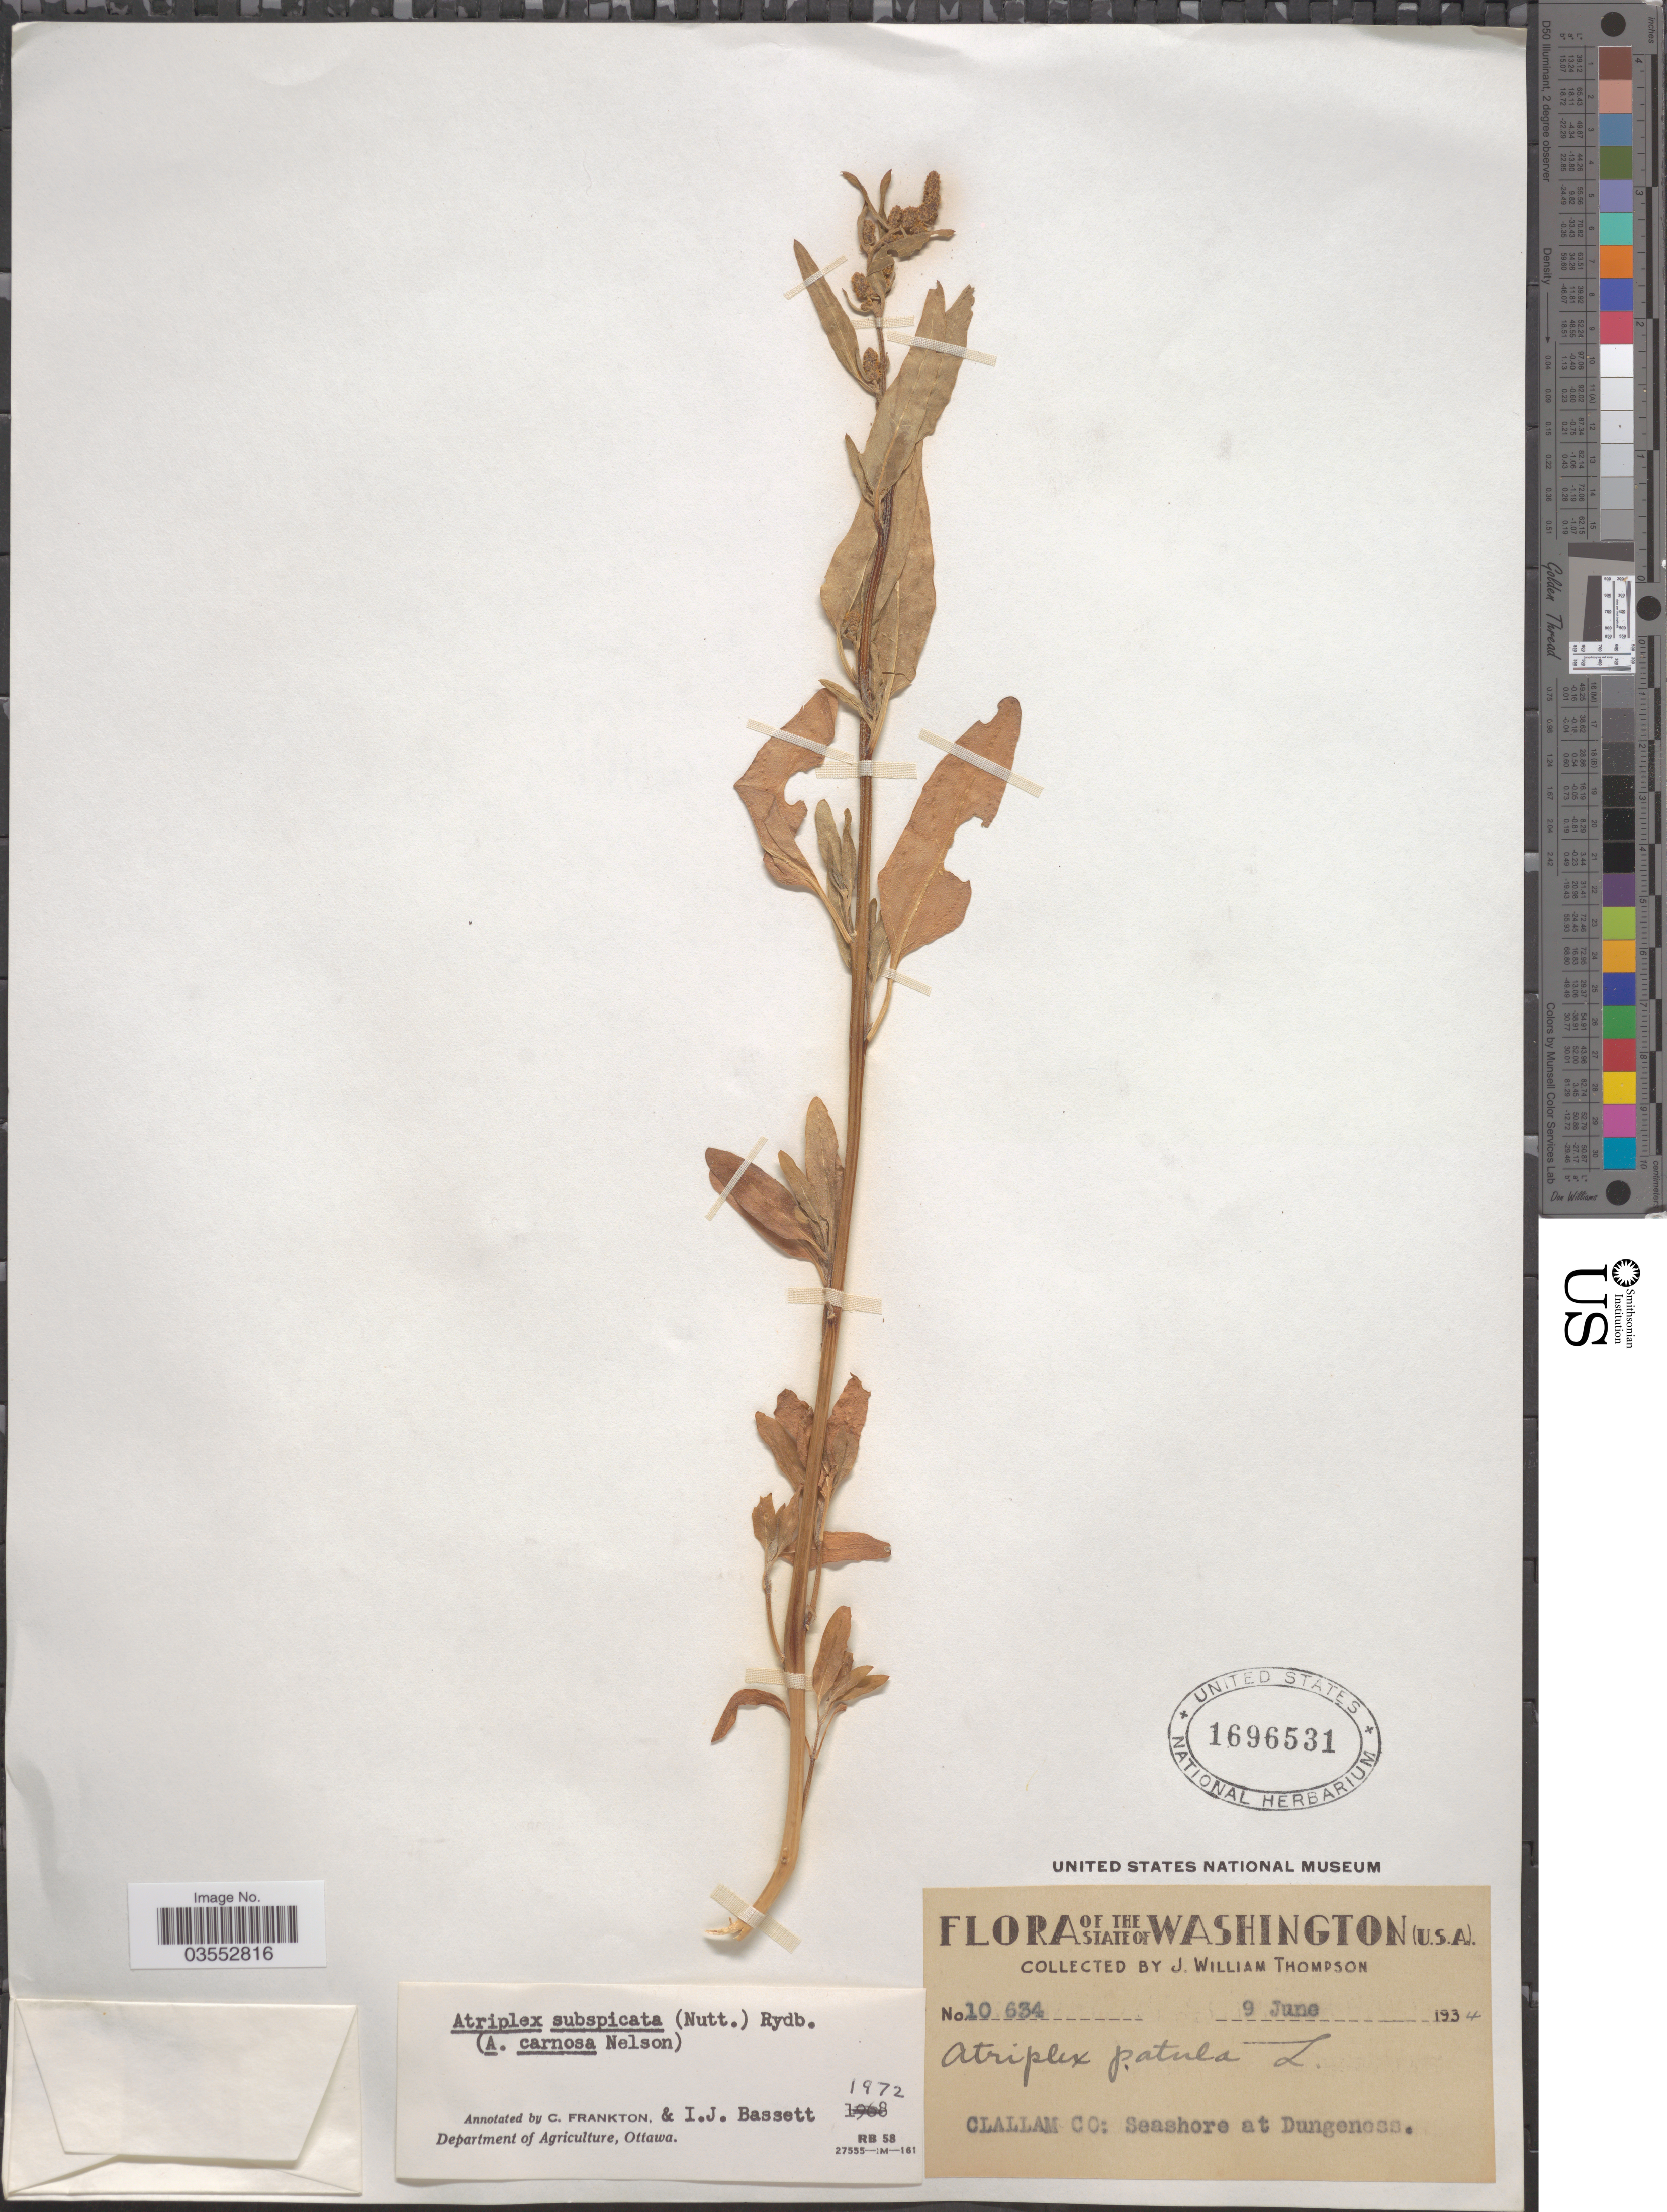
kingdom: Plantae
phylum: Tracheophyta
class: Magnoliopsida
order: Caryophyllales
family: Amaranthaceae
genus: Atriplex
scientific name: Atriplex subspicata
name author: (Nutt.) Rydb.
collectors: J. W. Thompson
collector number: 10634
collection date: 1934-06-09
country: United States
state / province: Washington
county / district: Clallam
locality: Clallam Co: Seashore at Dungenesa.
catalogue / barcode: US 1696531